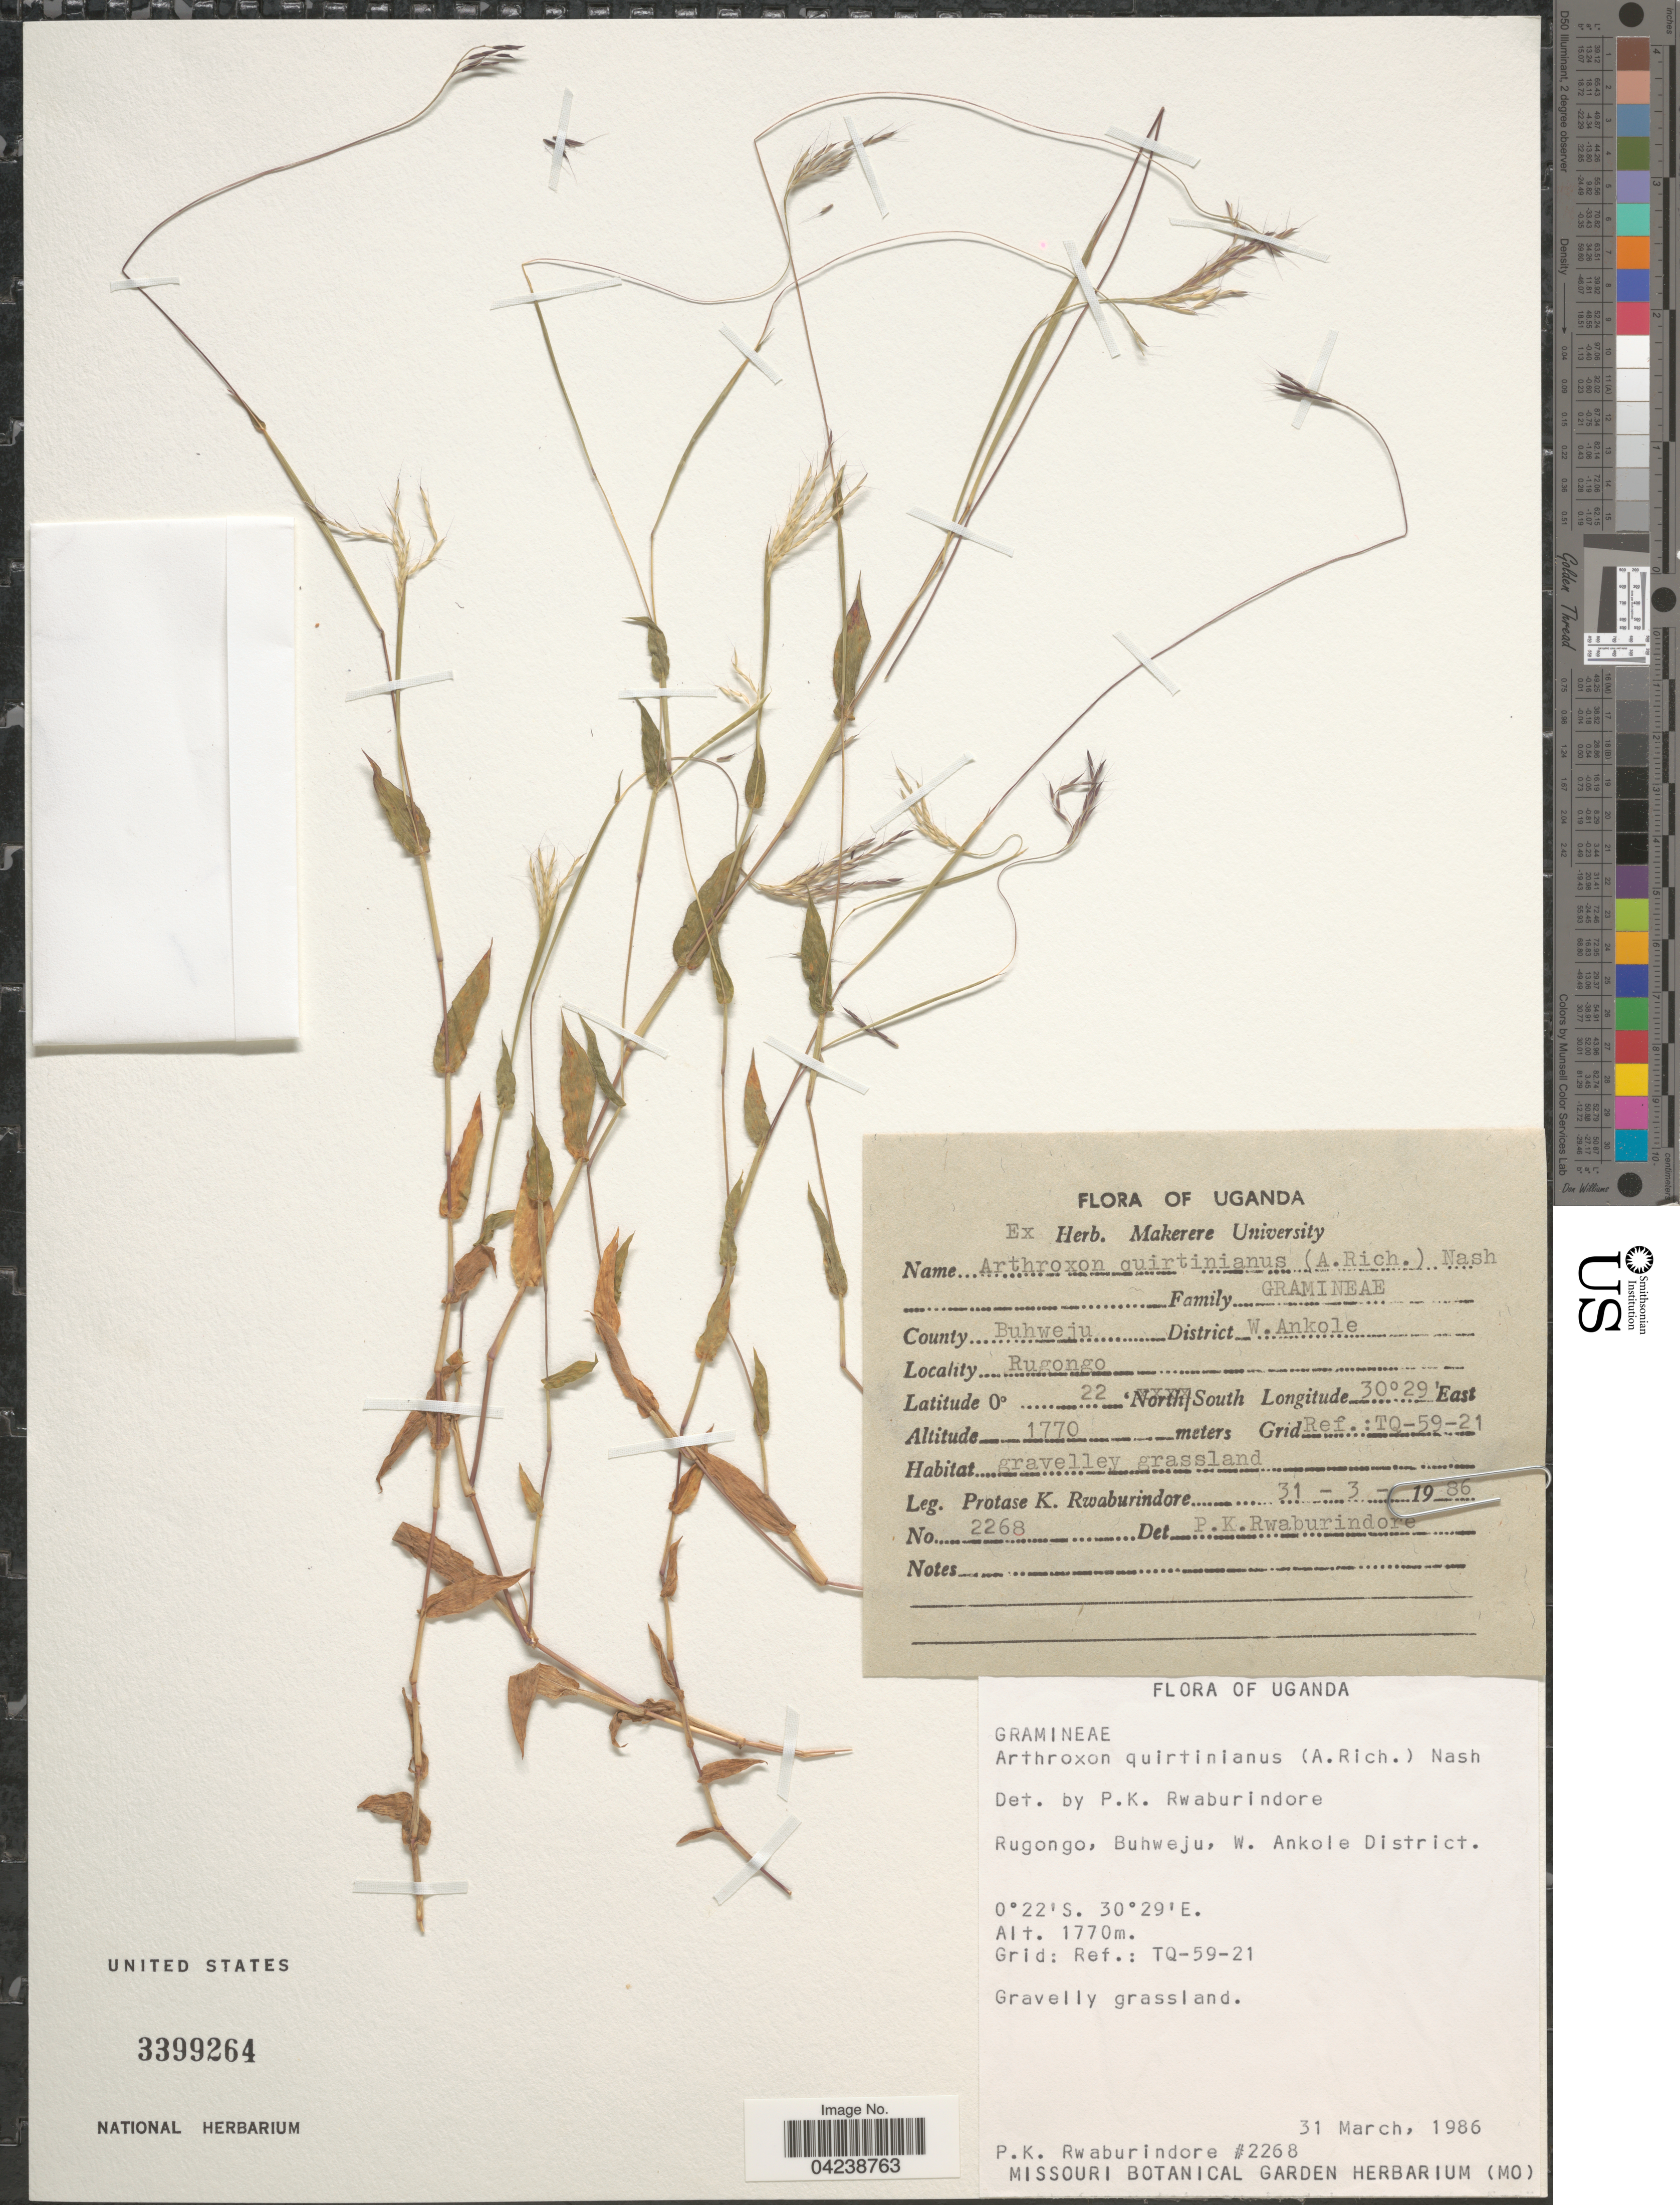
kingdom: Plantae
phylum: Tracheophyta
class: Liliopsida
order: Poales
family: Poaceae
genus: Arthraxon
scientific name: Arthraxon hispidus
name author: (Thunb.) Makino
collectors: P. Rwaburindore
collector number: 2268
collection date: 1986-03-31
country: Uganda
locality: Rugongo, Buhwejo, W. Ankole District. Grid: Ref.: TQ-59-21.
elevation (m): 1770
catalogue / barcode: US 3399264